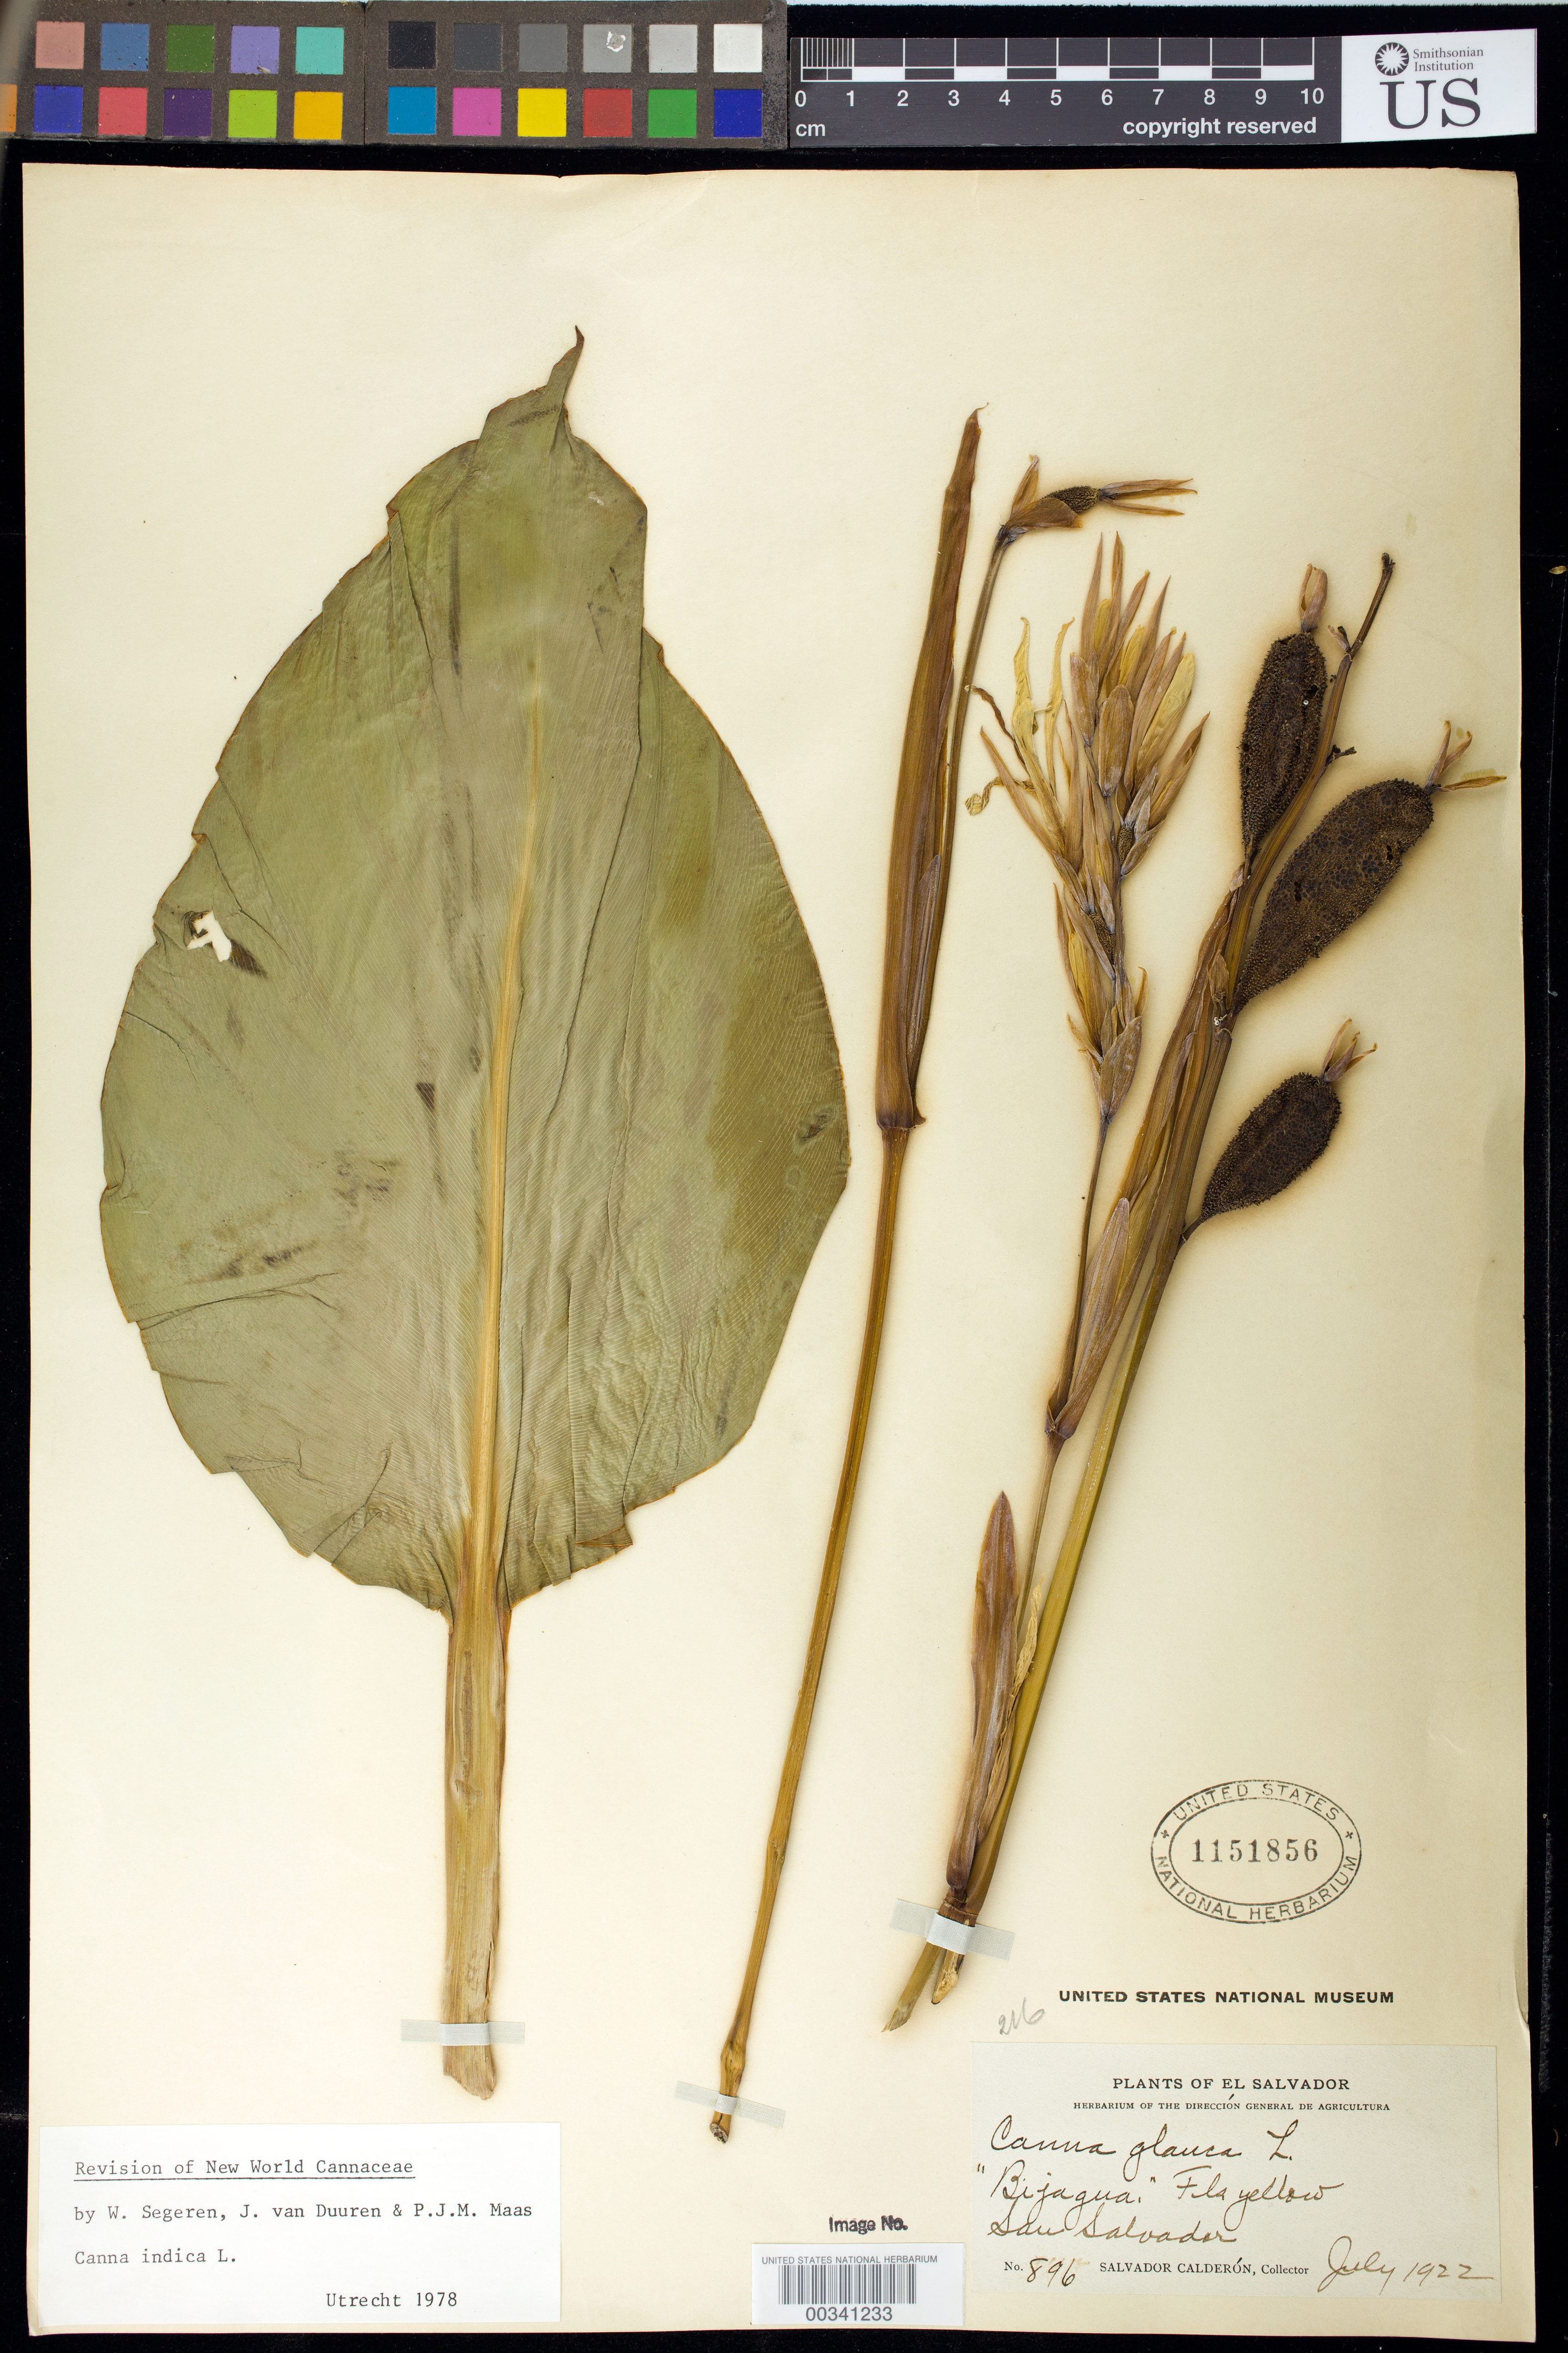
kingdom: Plantae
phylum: Tracheophyta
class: Liliopsida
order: Zingiberales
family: Cannaceae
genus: Canna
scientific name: Canna indica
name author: L.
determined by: Segeren, W.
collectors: S. Calderón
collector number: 896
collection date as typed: Jul 1922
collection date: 1922-07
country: El Salvador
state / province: San Salvador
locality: San salvador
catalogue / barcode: US 1151856